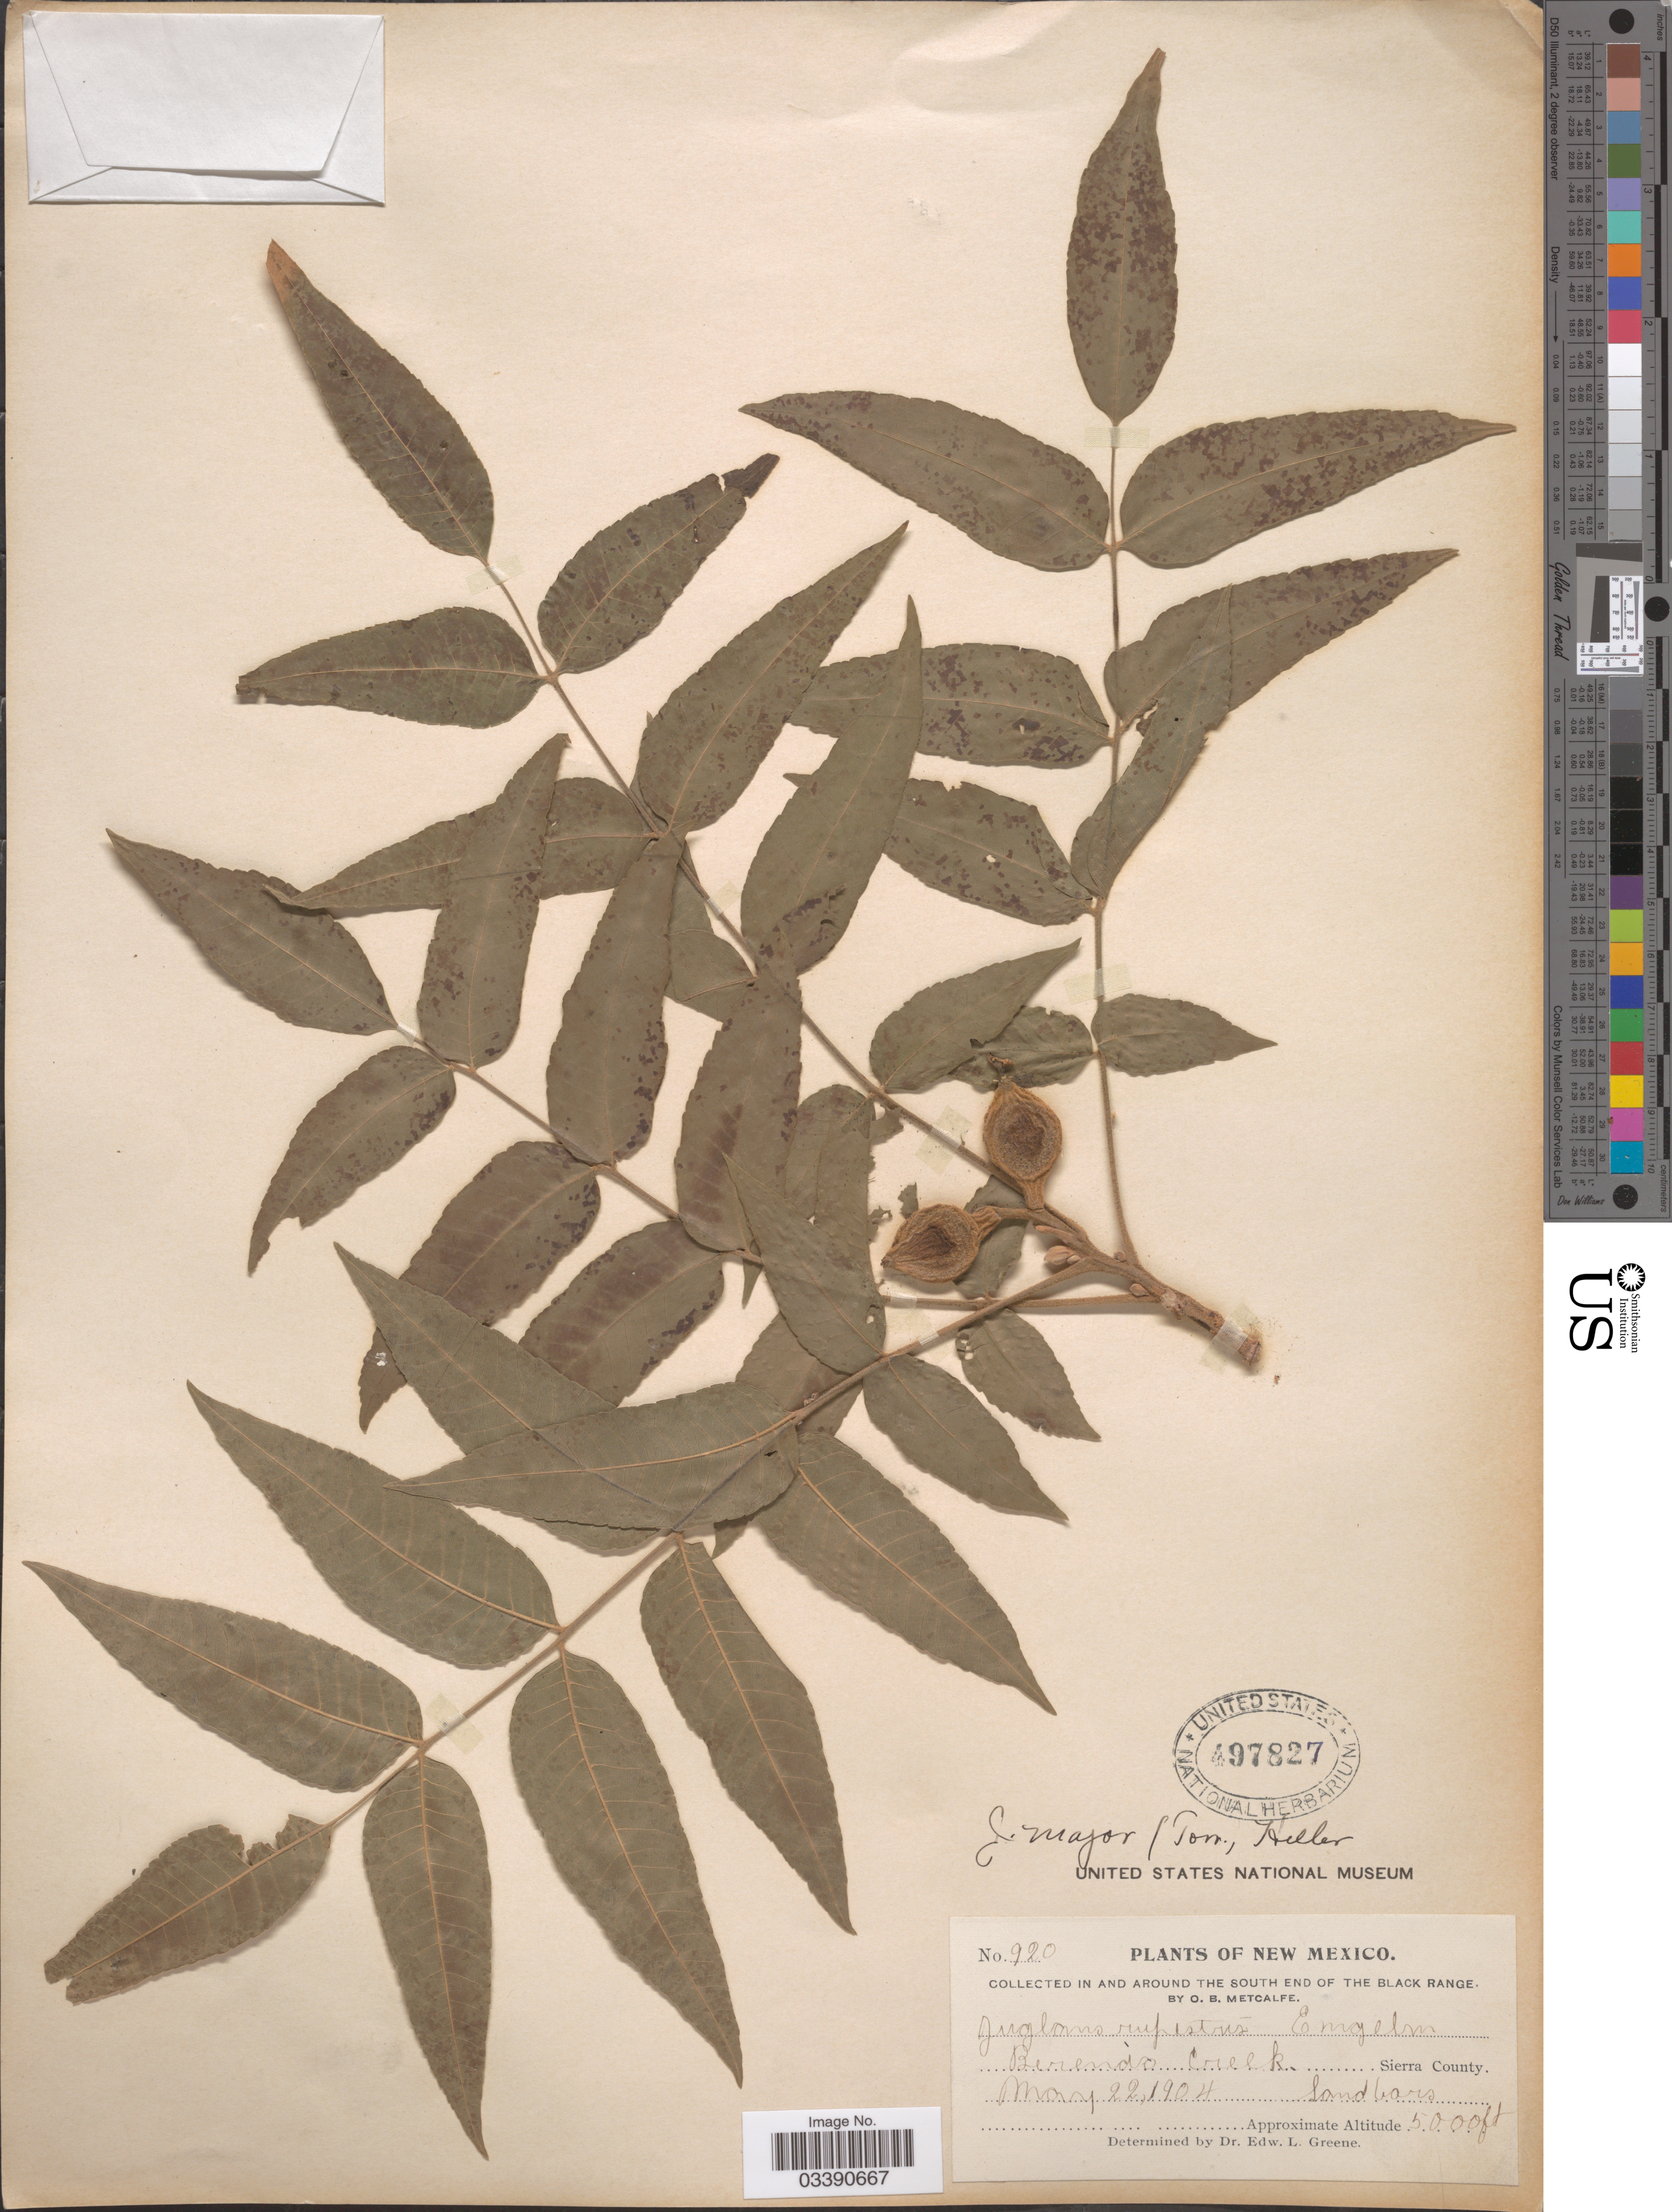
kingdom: Plantae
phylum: Tracheophyta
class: Magnoliopsida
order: Fagales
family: Juglandaceae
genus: Juglans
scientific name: Juglans major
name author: (Torr.) A. Heller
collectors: O. B. Metcalfe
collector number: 920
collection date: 1904-05-22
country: United States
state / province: New Mexico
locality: In and around the south end of the Black Range. Berendo Creek. Sierra County.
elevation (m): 1524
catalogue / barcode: US 497827